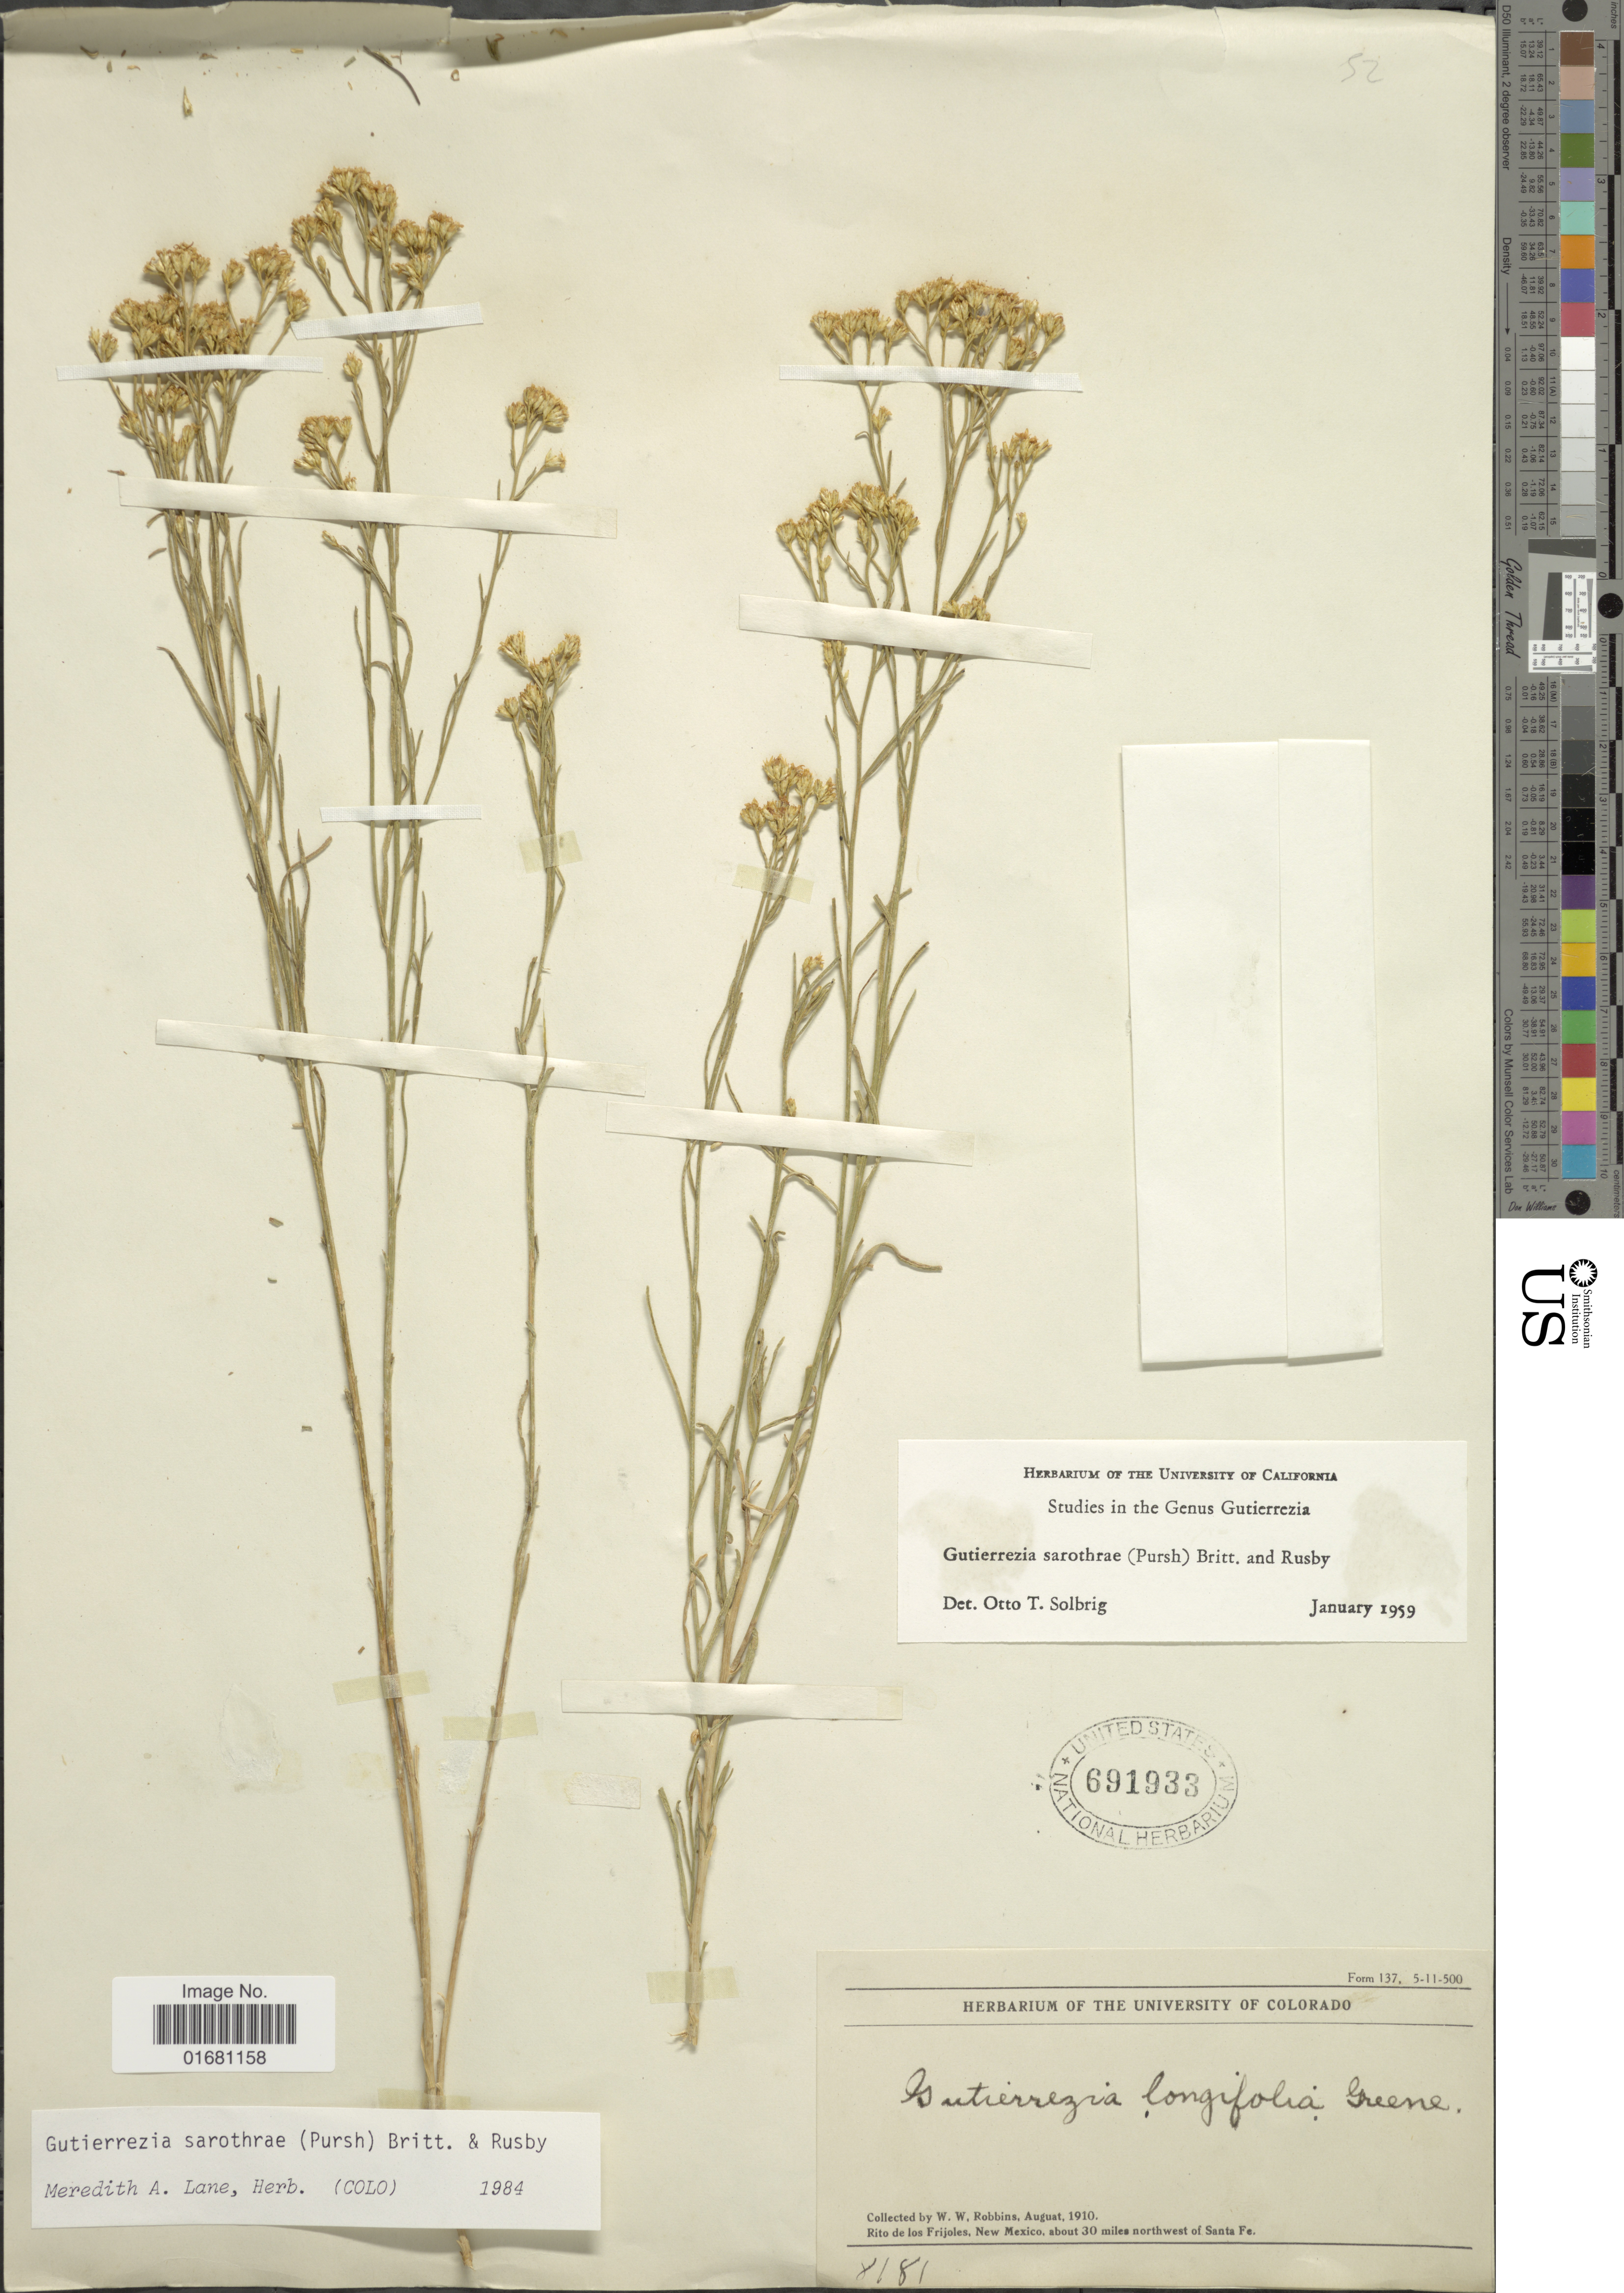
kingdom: Plantae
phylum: Tracheophyta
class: Magnoliopsida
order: Asterales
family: Asteraceae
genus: Gutierrezia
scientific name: Gutierrezia sarothrae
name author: (Pursh) Britton & Rusby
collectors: W. Robbins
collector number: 8181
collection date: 1910-08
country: United States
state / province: New Mexico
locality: Rito de los Frijoles, about 30 miles northwest of Santa Fe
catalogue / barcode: US 691933